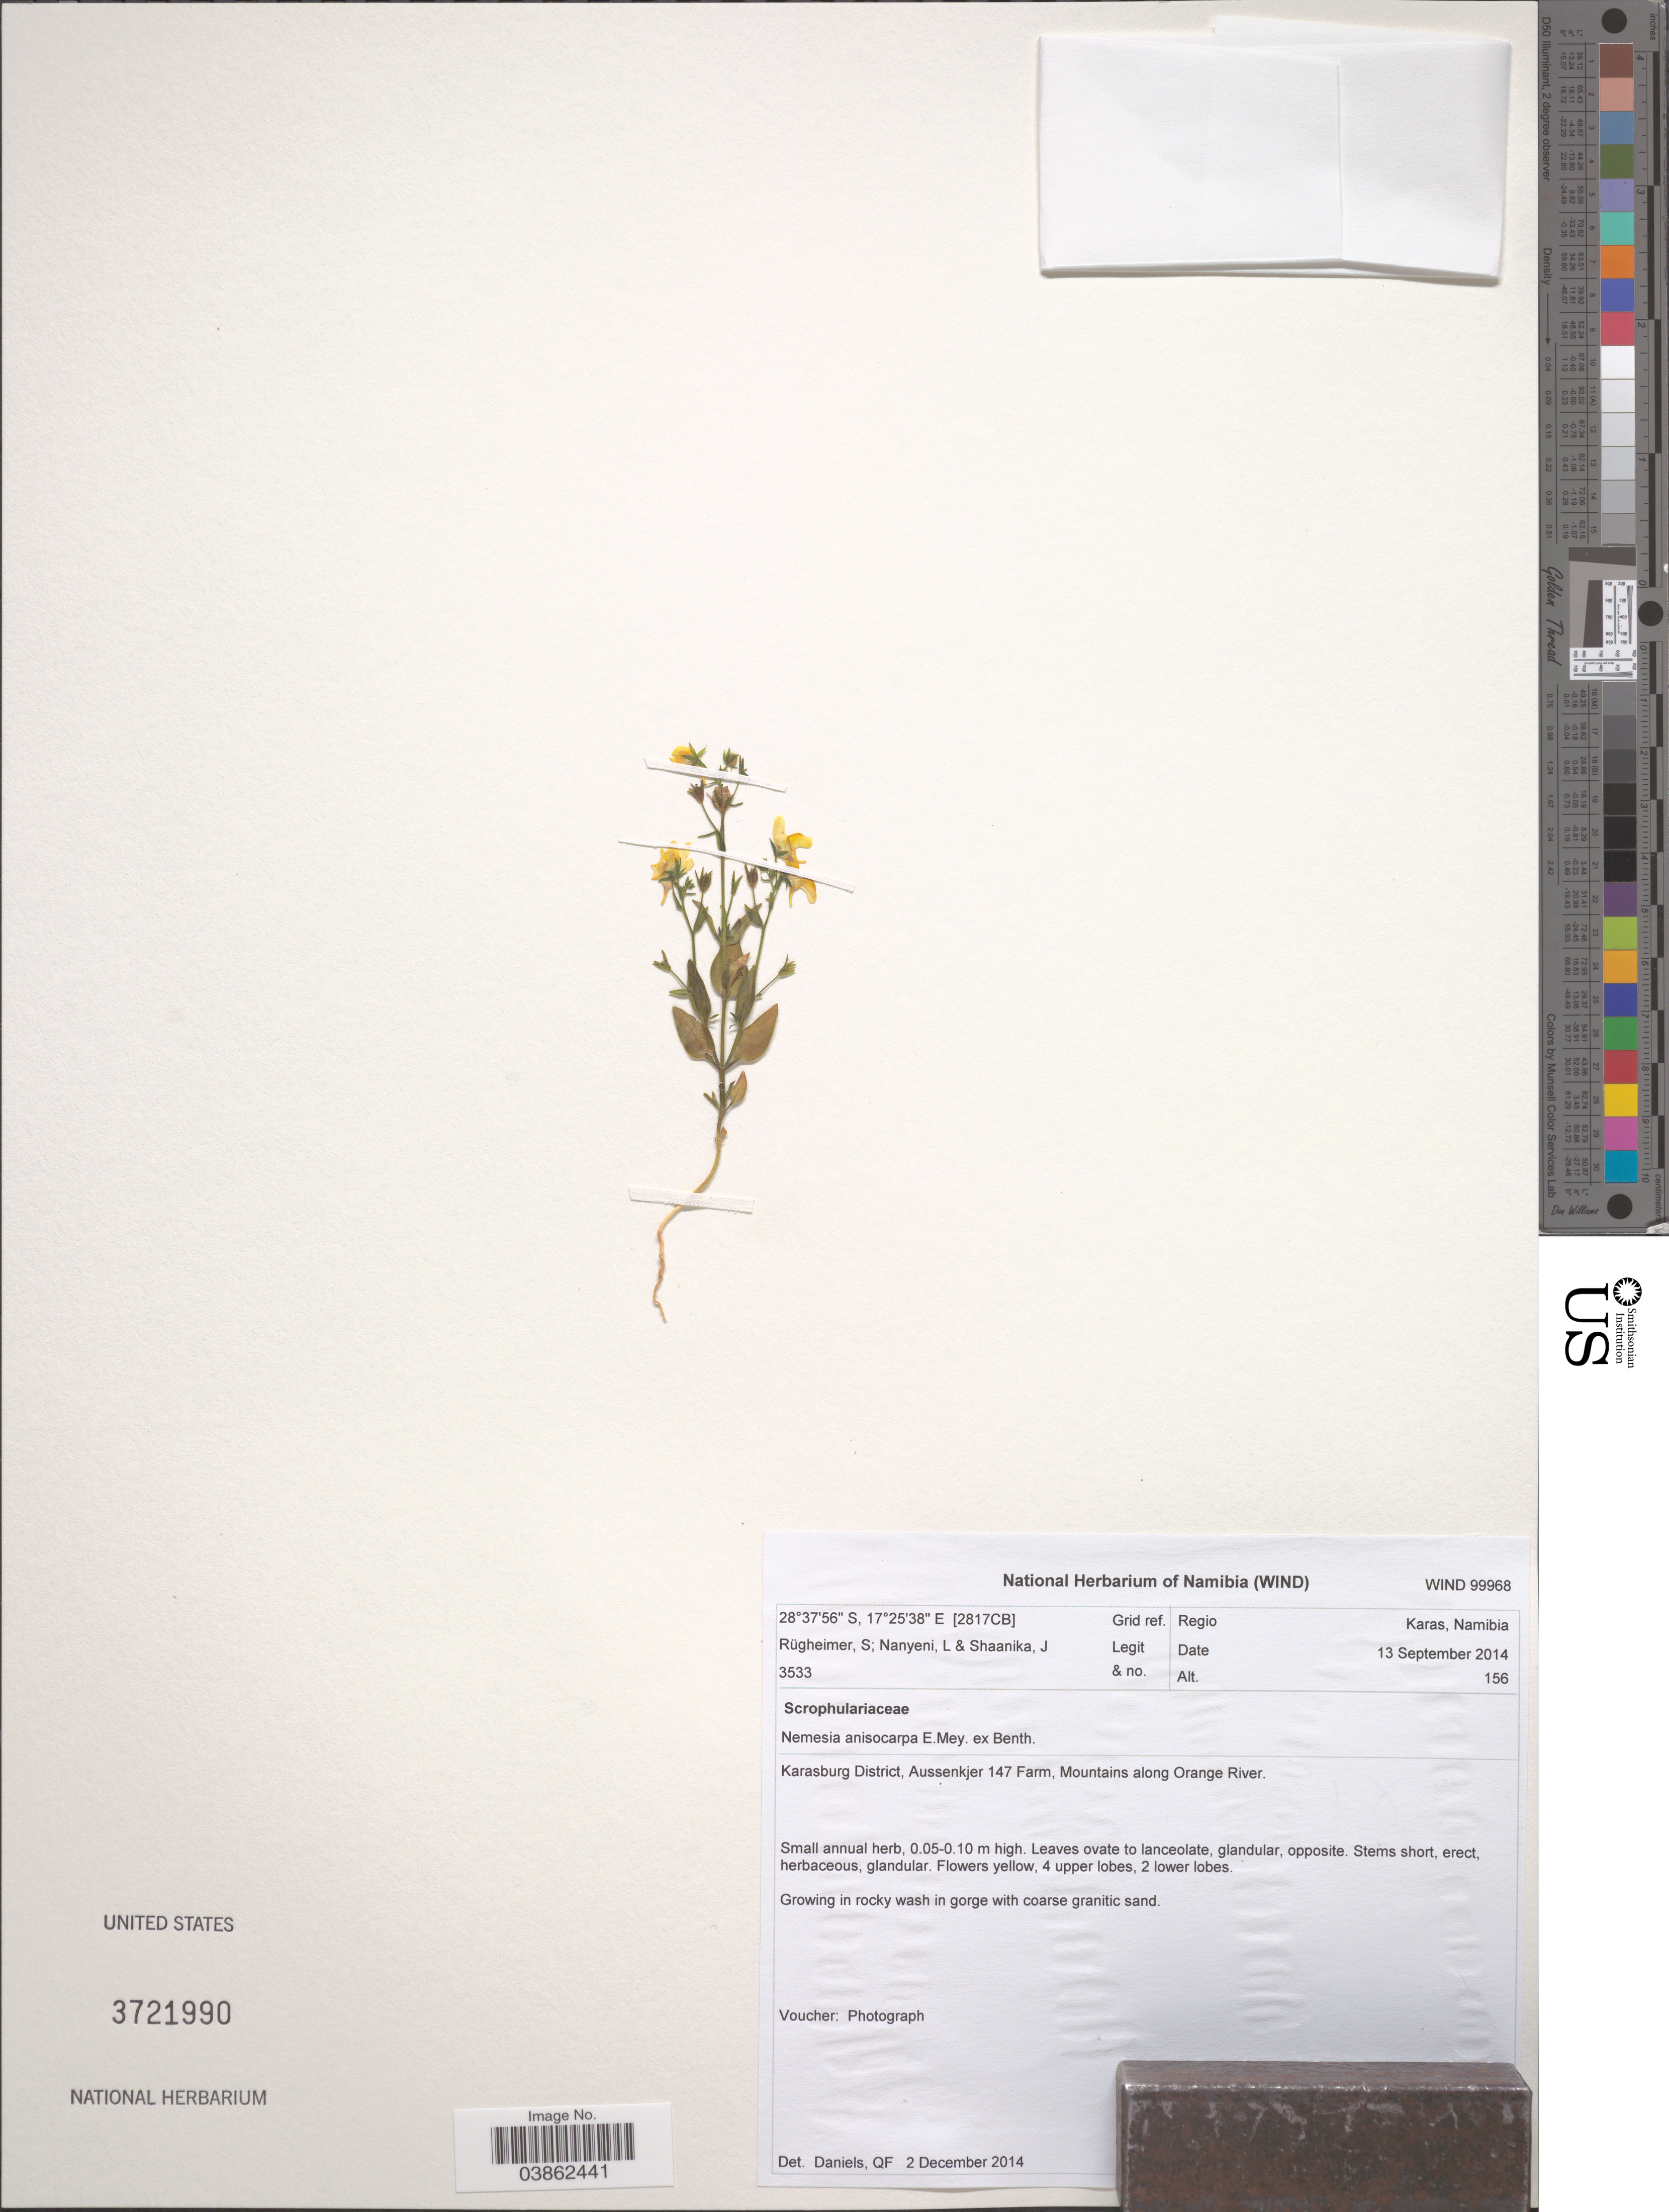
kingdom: Plantae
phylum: Tracheophyta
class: Magnoliopsida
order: Lamiales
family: Scrophulariaceae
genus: Nemesia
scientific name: Nemesia anisocarpa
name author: E. Mey. ex Benth.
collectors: S. Rugheimer, L. Nanyeni & J. Shaanika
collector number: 3533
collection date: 2014-09-13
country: Namibia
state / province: Karas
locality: [2817CB] Grid ref. Regio Karas, Namibia. Karasbrug District, Aussenkjer 147 Farm, Mountains along Orange River.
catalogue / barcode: US 3721990